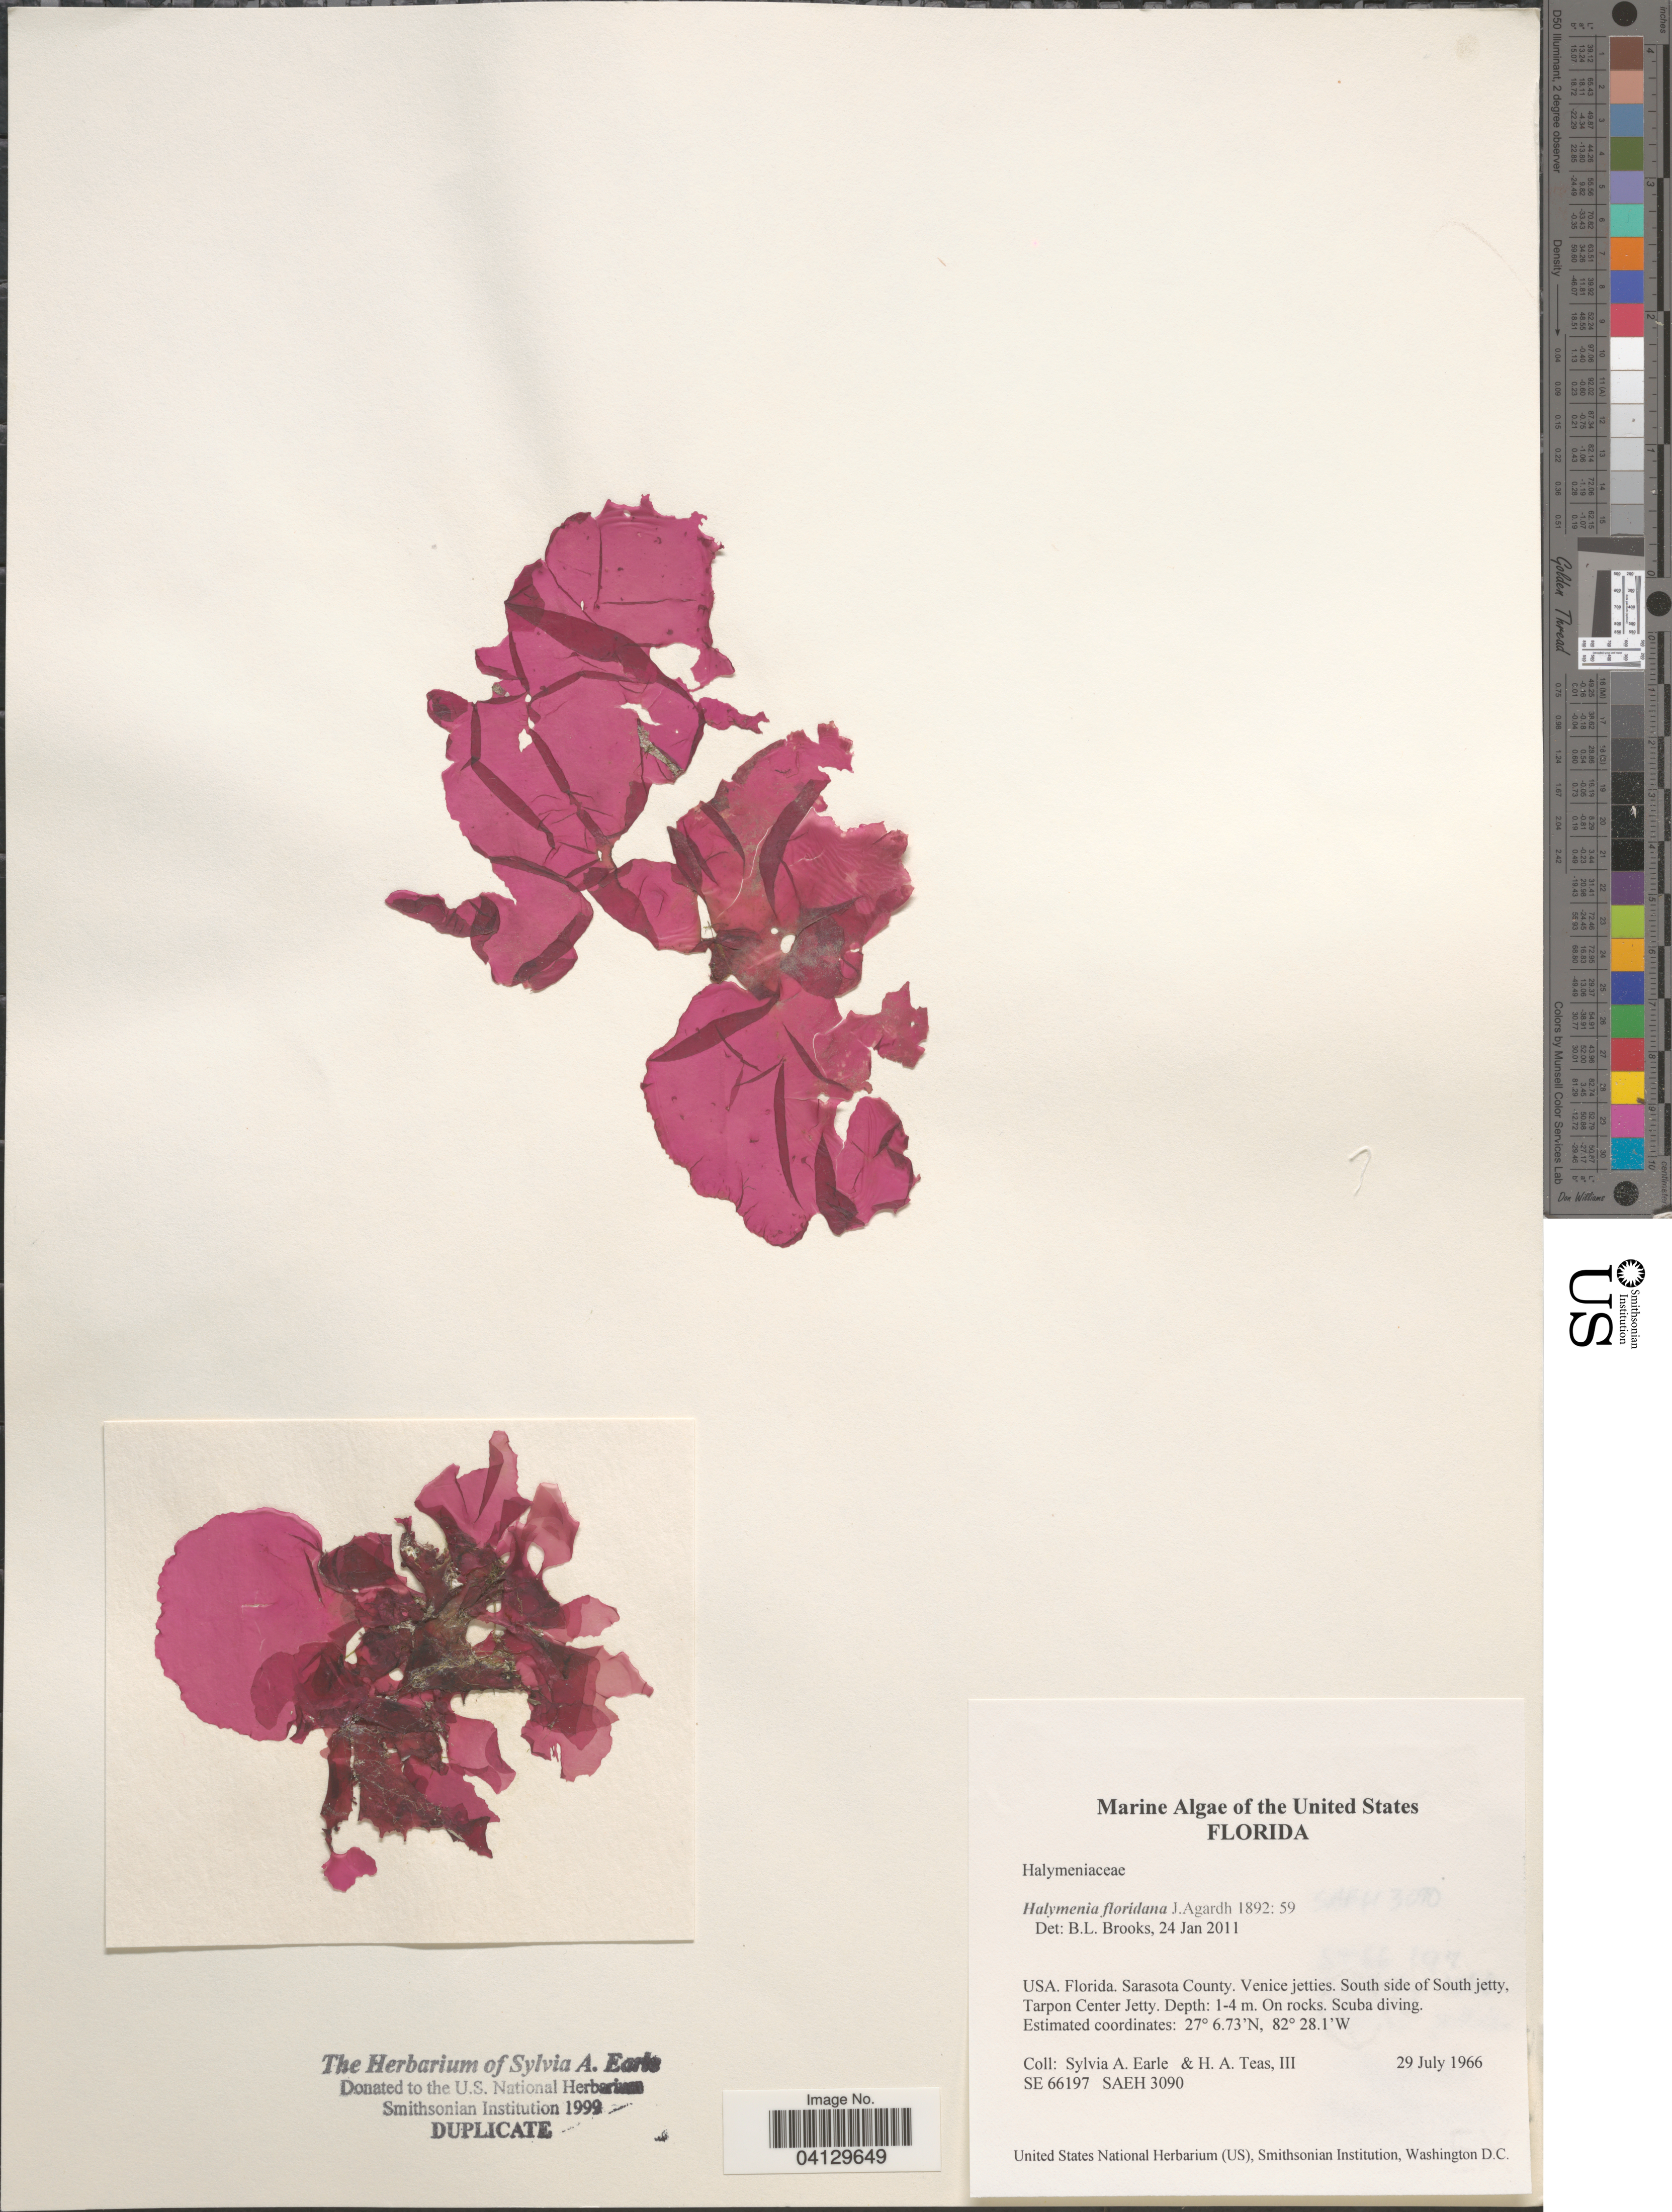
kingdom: Plantae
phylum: Rhodophyta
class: Florideophyceae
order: Halymeniales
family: Halymeniaceae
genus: Halymenia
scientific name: Halymenia floridana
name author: J. Agardh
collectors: S. A. Earle & H. Teas III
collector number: SE66197/SAEH3090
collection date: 1966-07-29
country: United States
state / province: Florida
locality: Sarasota County. Venice jetties. South side of South jetty, Tarpon Center Jetty.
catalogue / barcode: US 328645